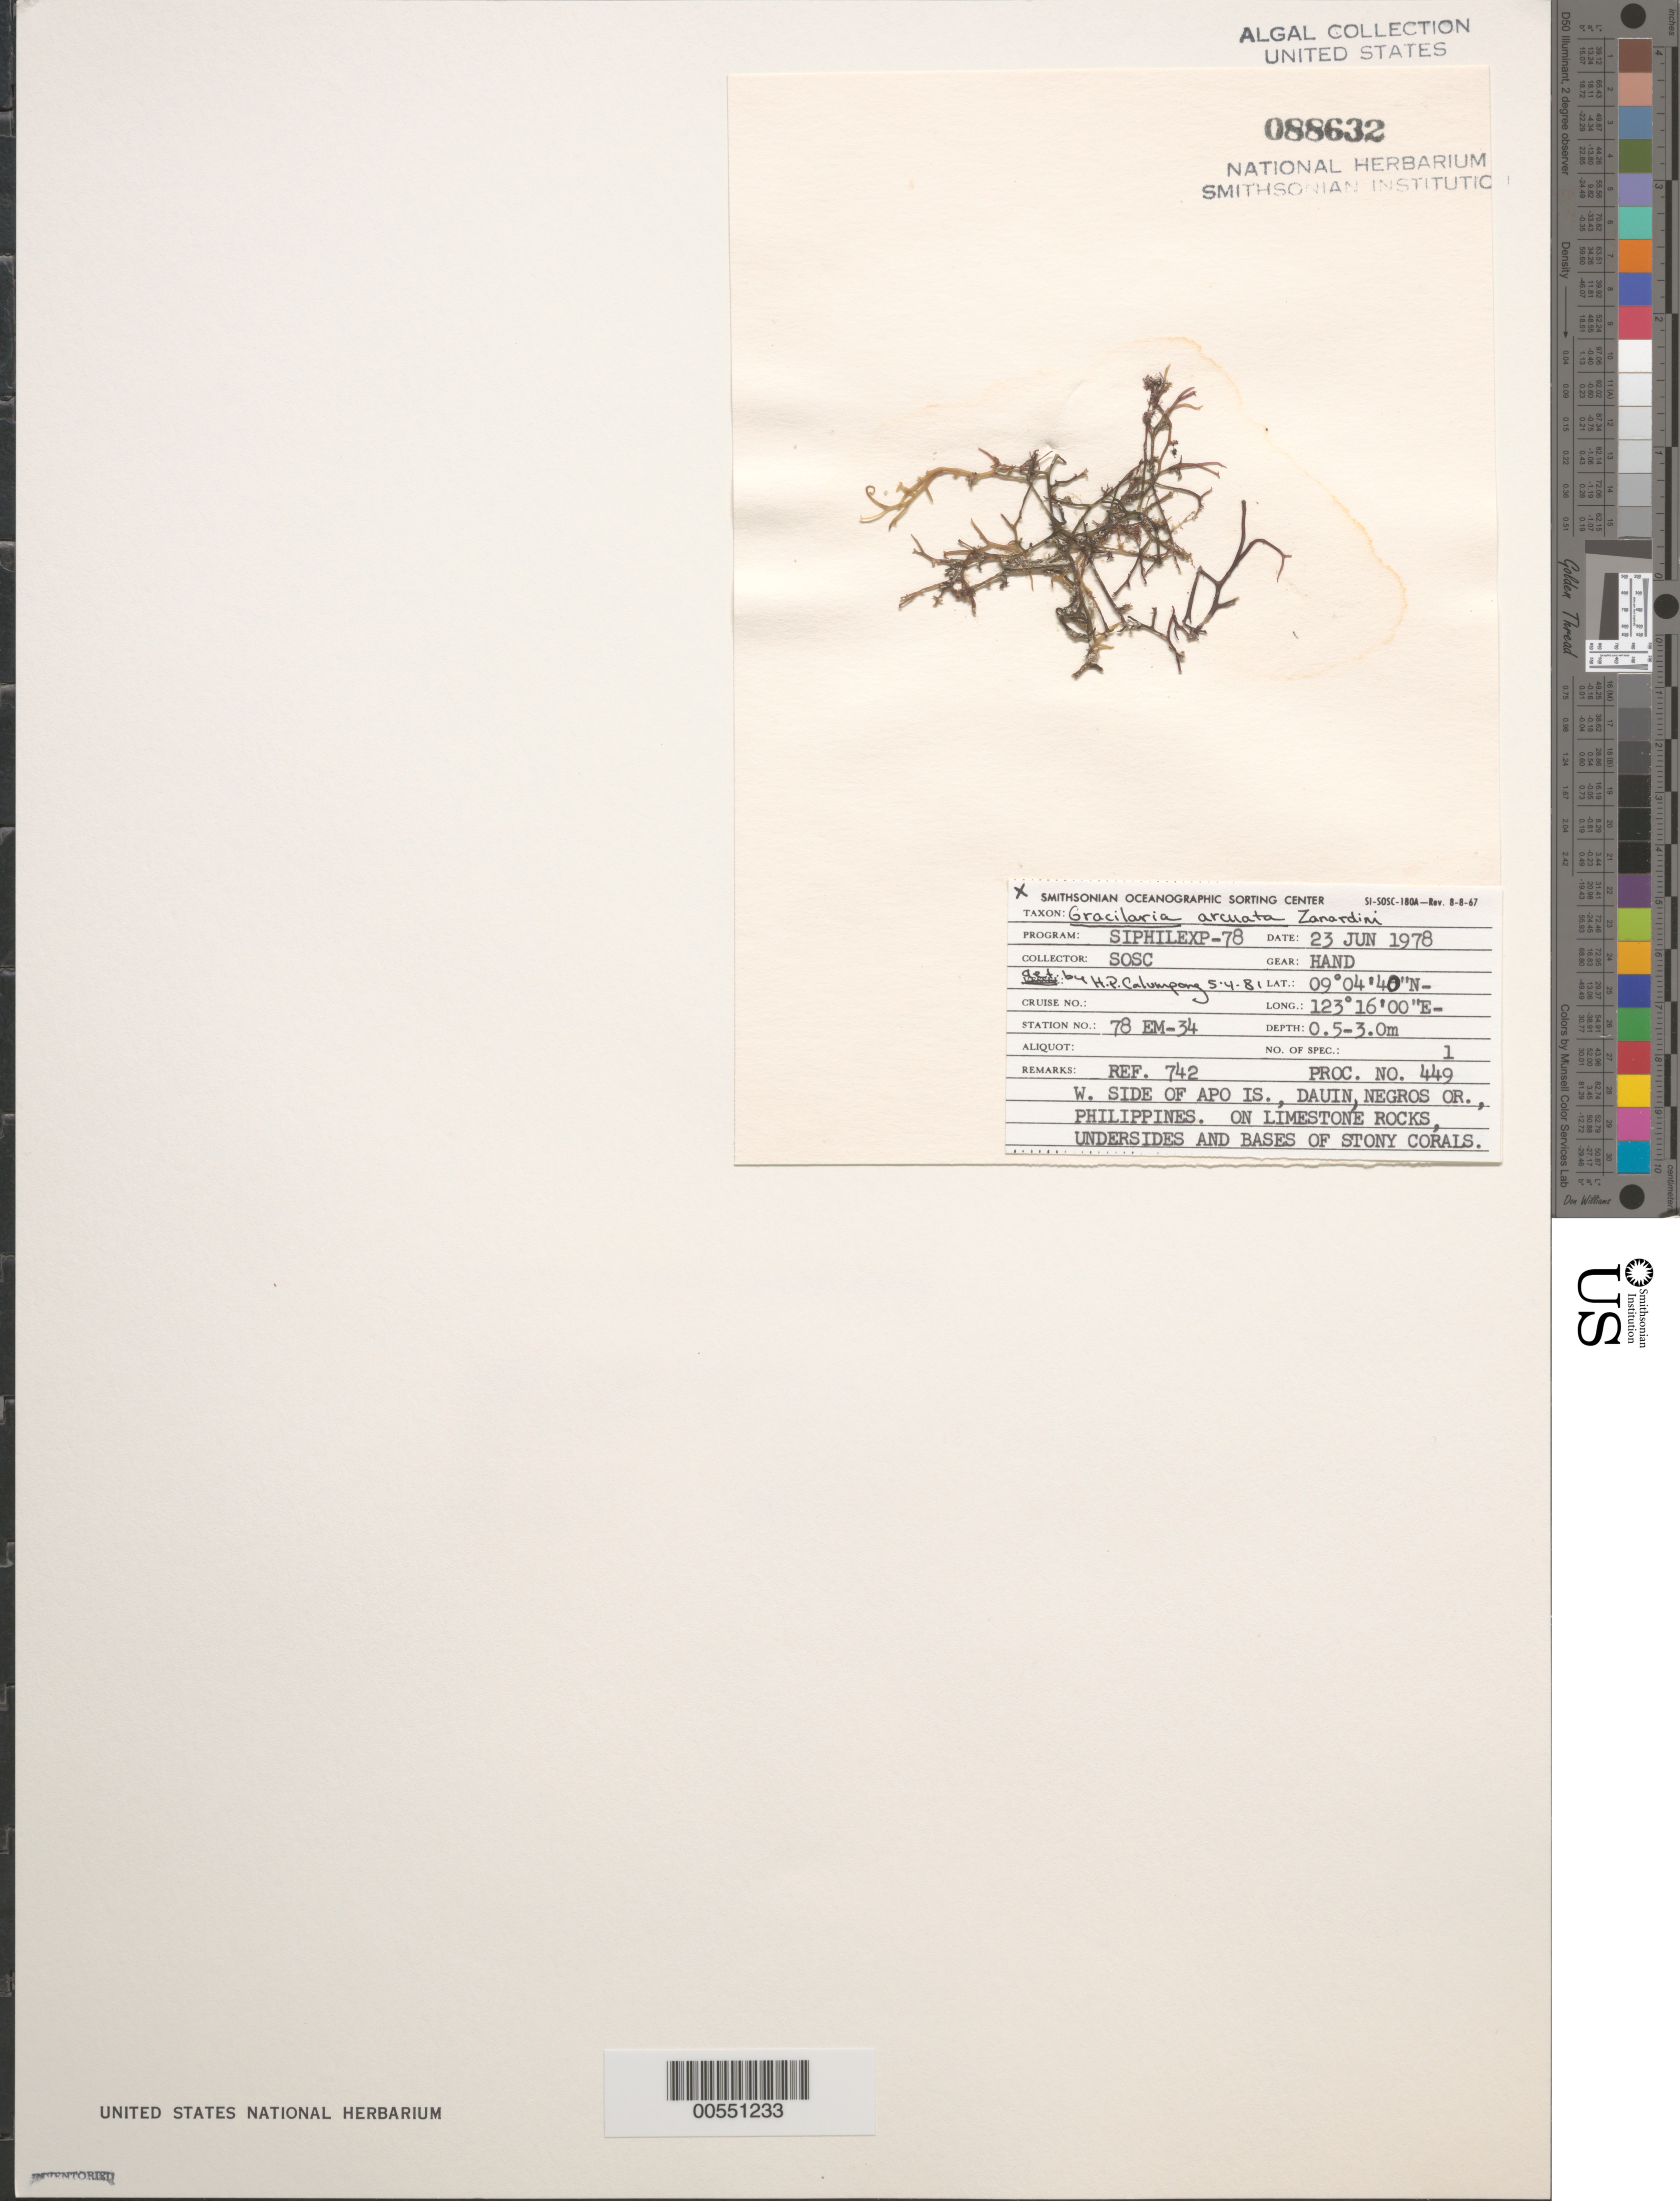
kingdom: Plantae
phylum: Rhodophyta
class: Florideophyceae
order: Gracilariales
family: Gracilariaceae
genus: Gracilaria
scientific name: Gracilaria arcuata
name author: Zanardini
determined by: Calumpong, H. P.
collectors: SOSC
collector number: Station 78 Em-34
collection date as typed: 23 Jun 1978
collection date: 1978-06-23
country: Philippines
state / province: Central Visayas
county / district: Negros Oriental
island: Apo Island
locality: Apo Island, Dauin, Negros Oriental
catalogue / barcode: US 88632